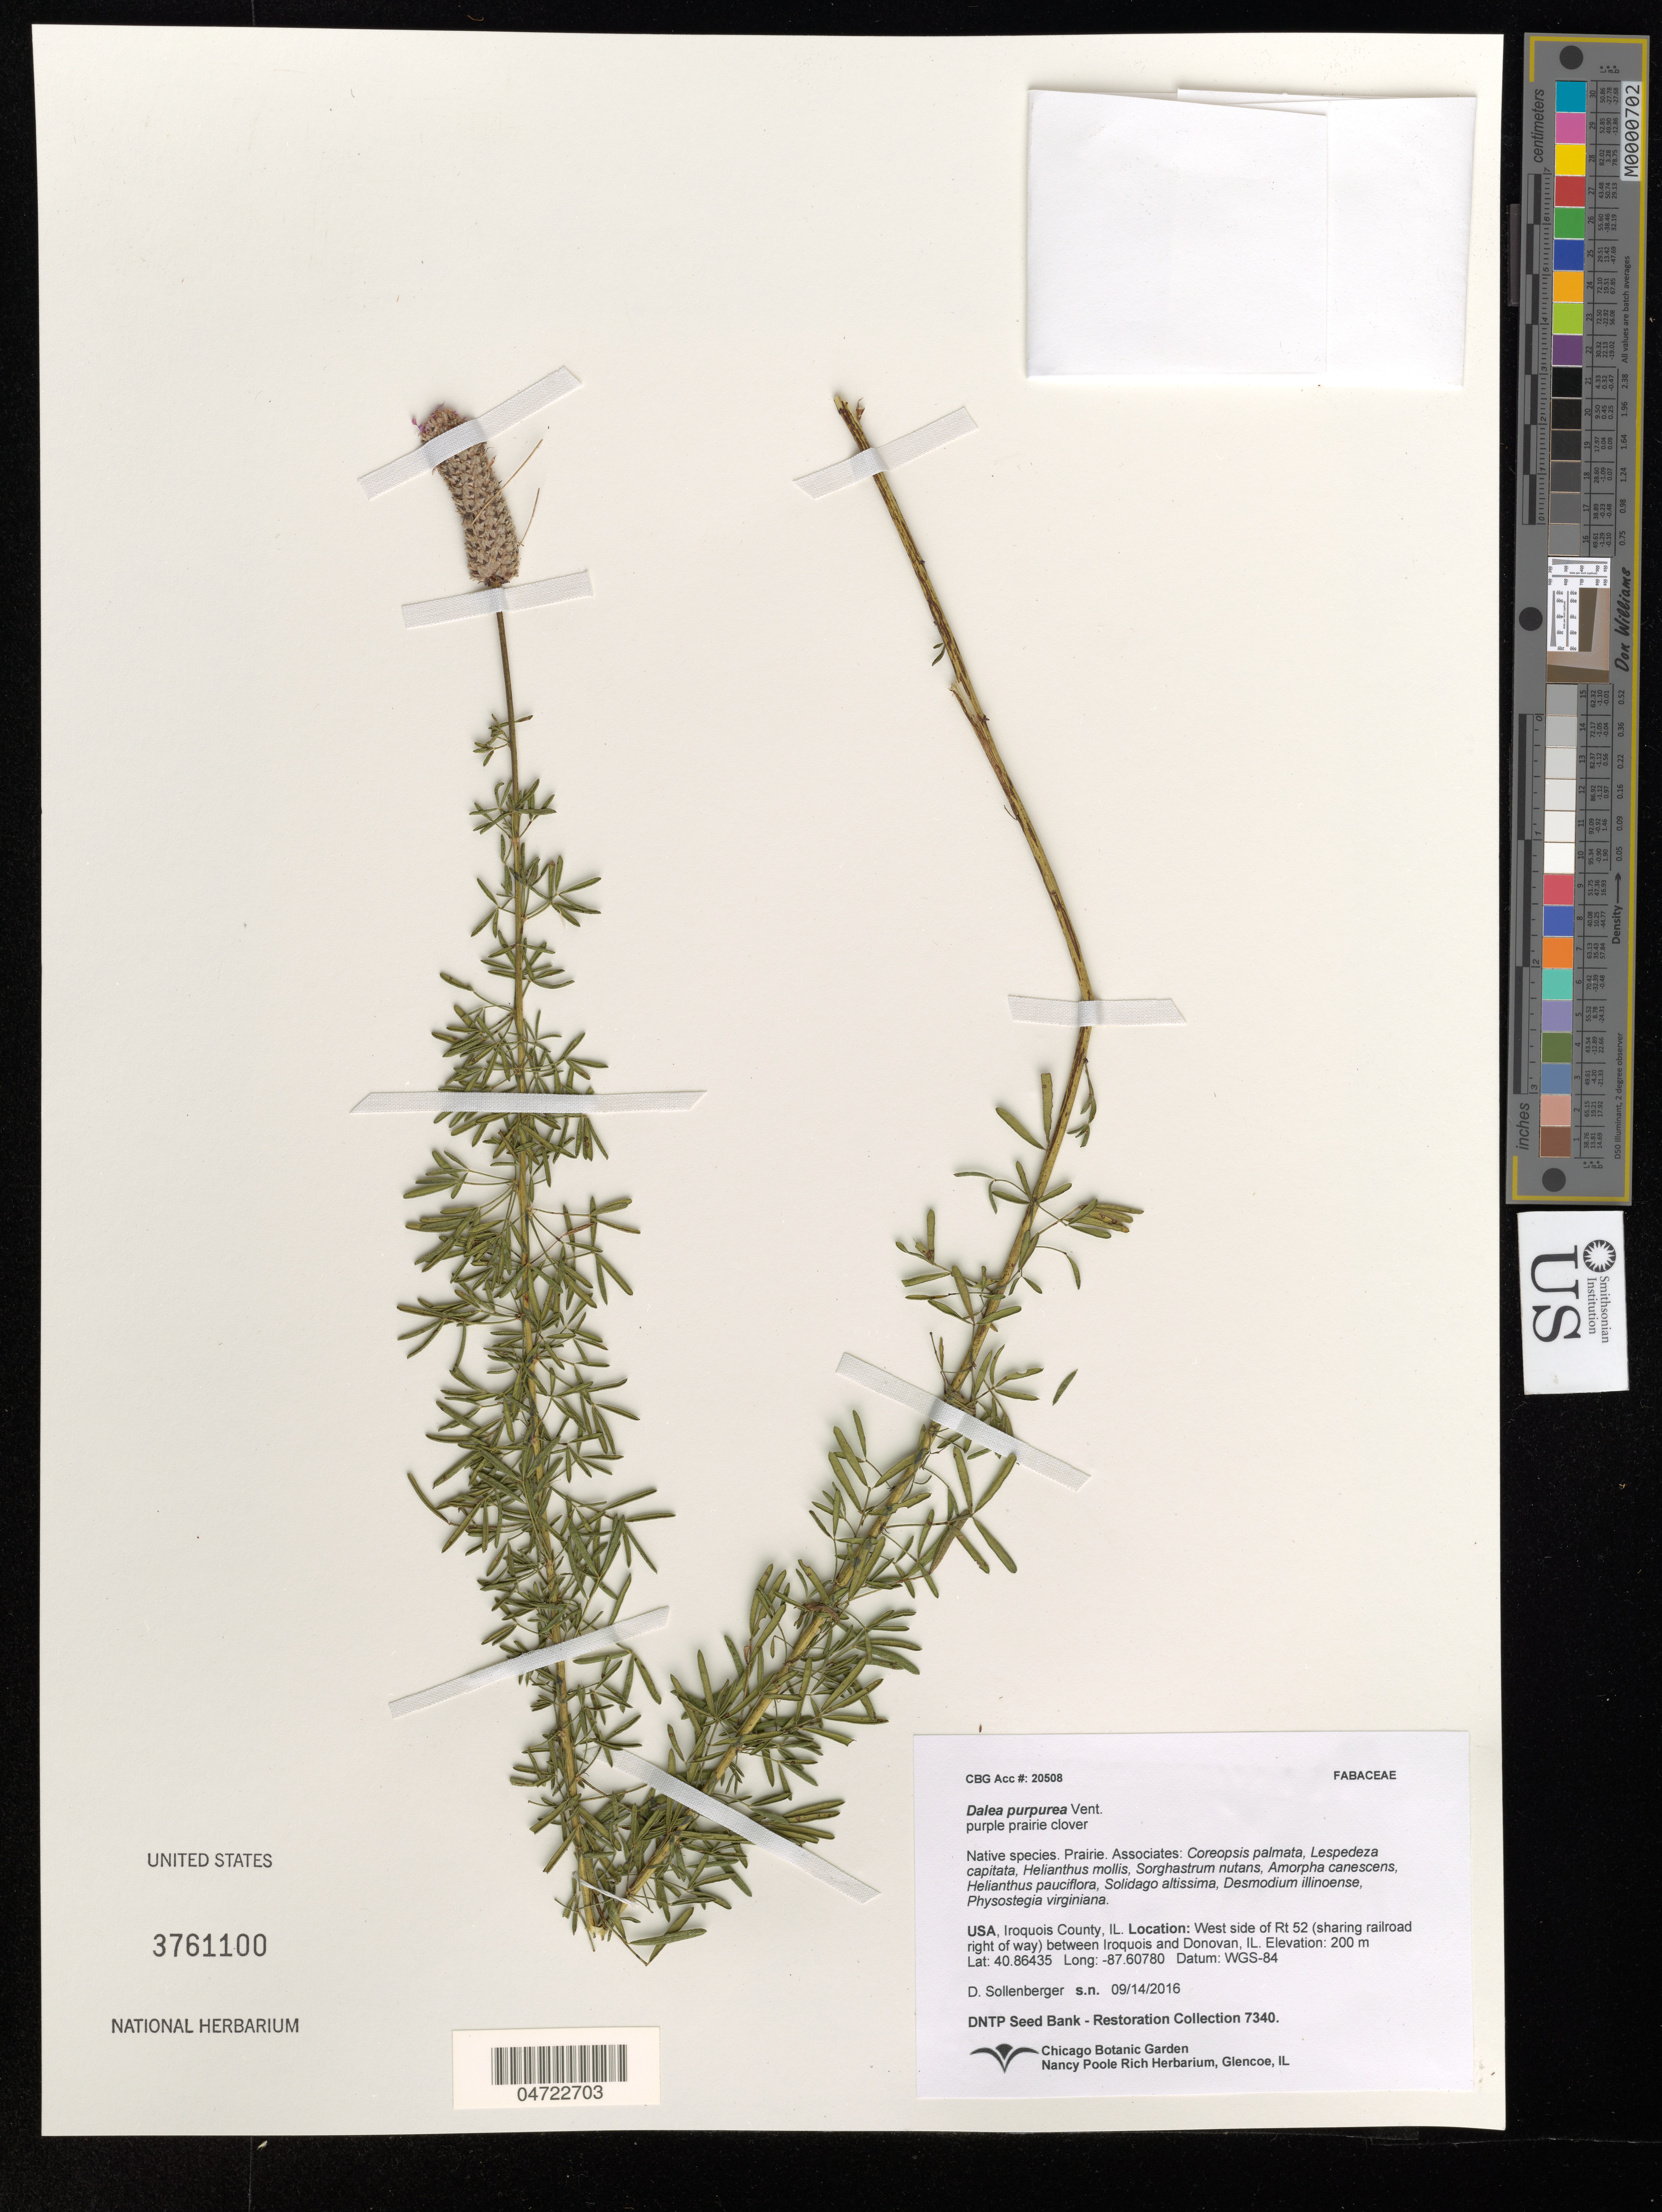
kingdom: Plantae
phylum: Tracheophyta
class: Magnoliopsida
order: Fabales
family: Fabaceae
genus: Dalea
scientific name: Dalea purpurea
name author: Vent.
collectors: D. Sollenberger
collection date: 2016-09-14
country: United States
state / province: Illinois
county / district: Iroquois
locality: Iroquois County. West side of Rt 52 (sharing railroad right of way) between Iroquois and Donovan, IL.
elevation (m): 200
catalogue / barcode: US 3761100